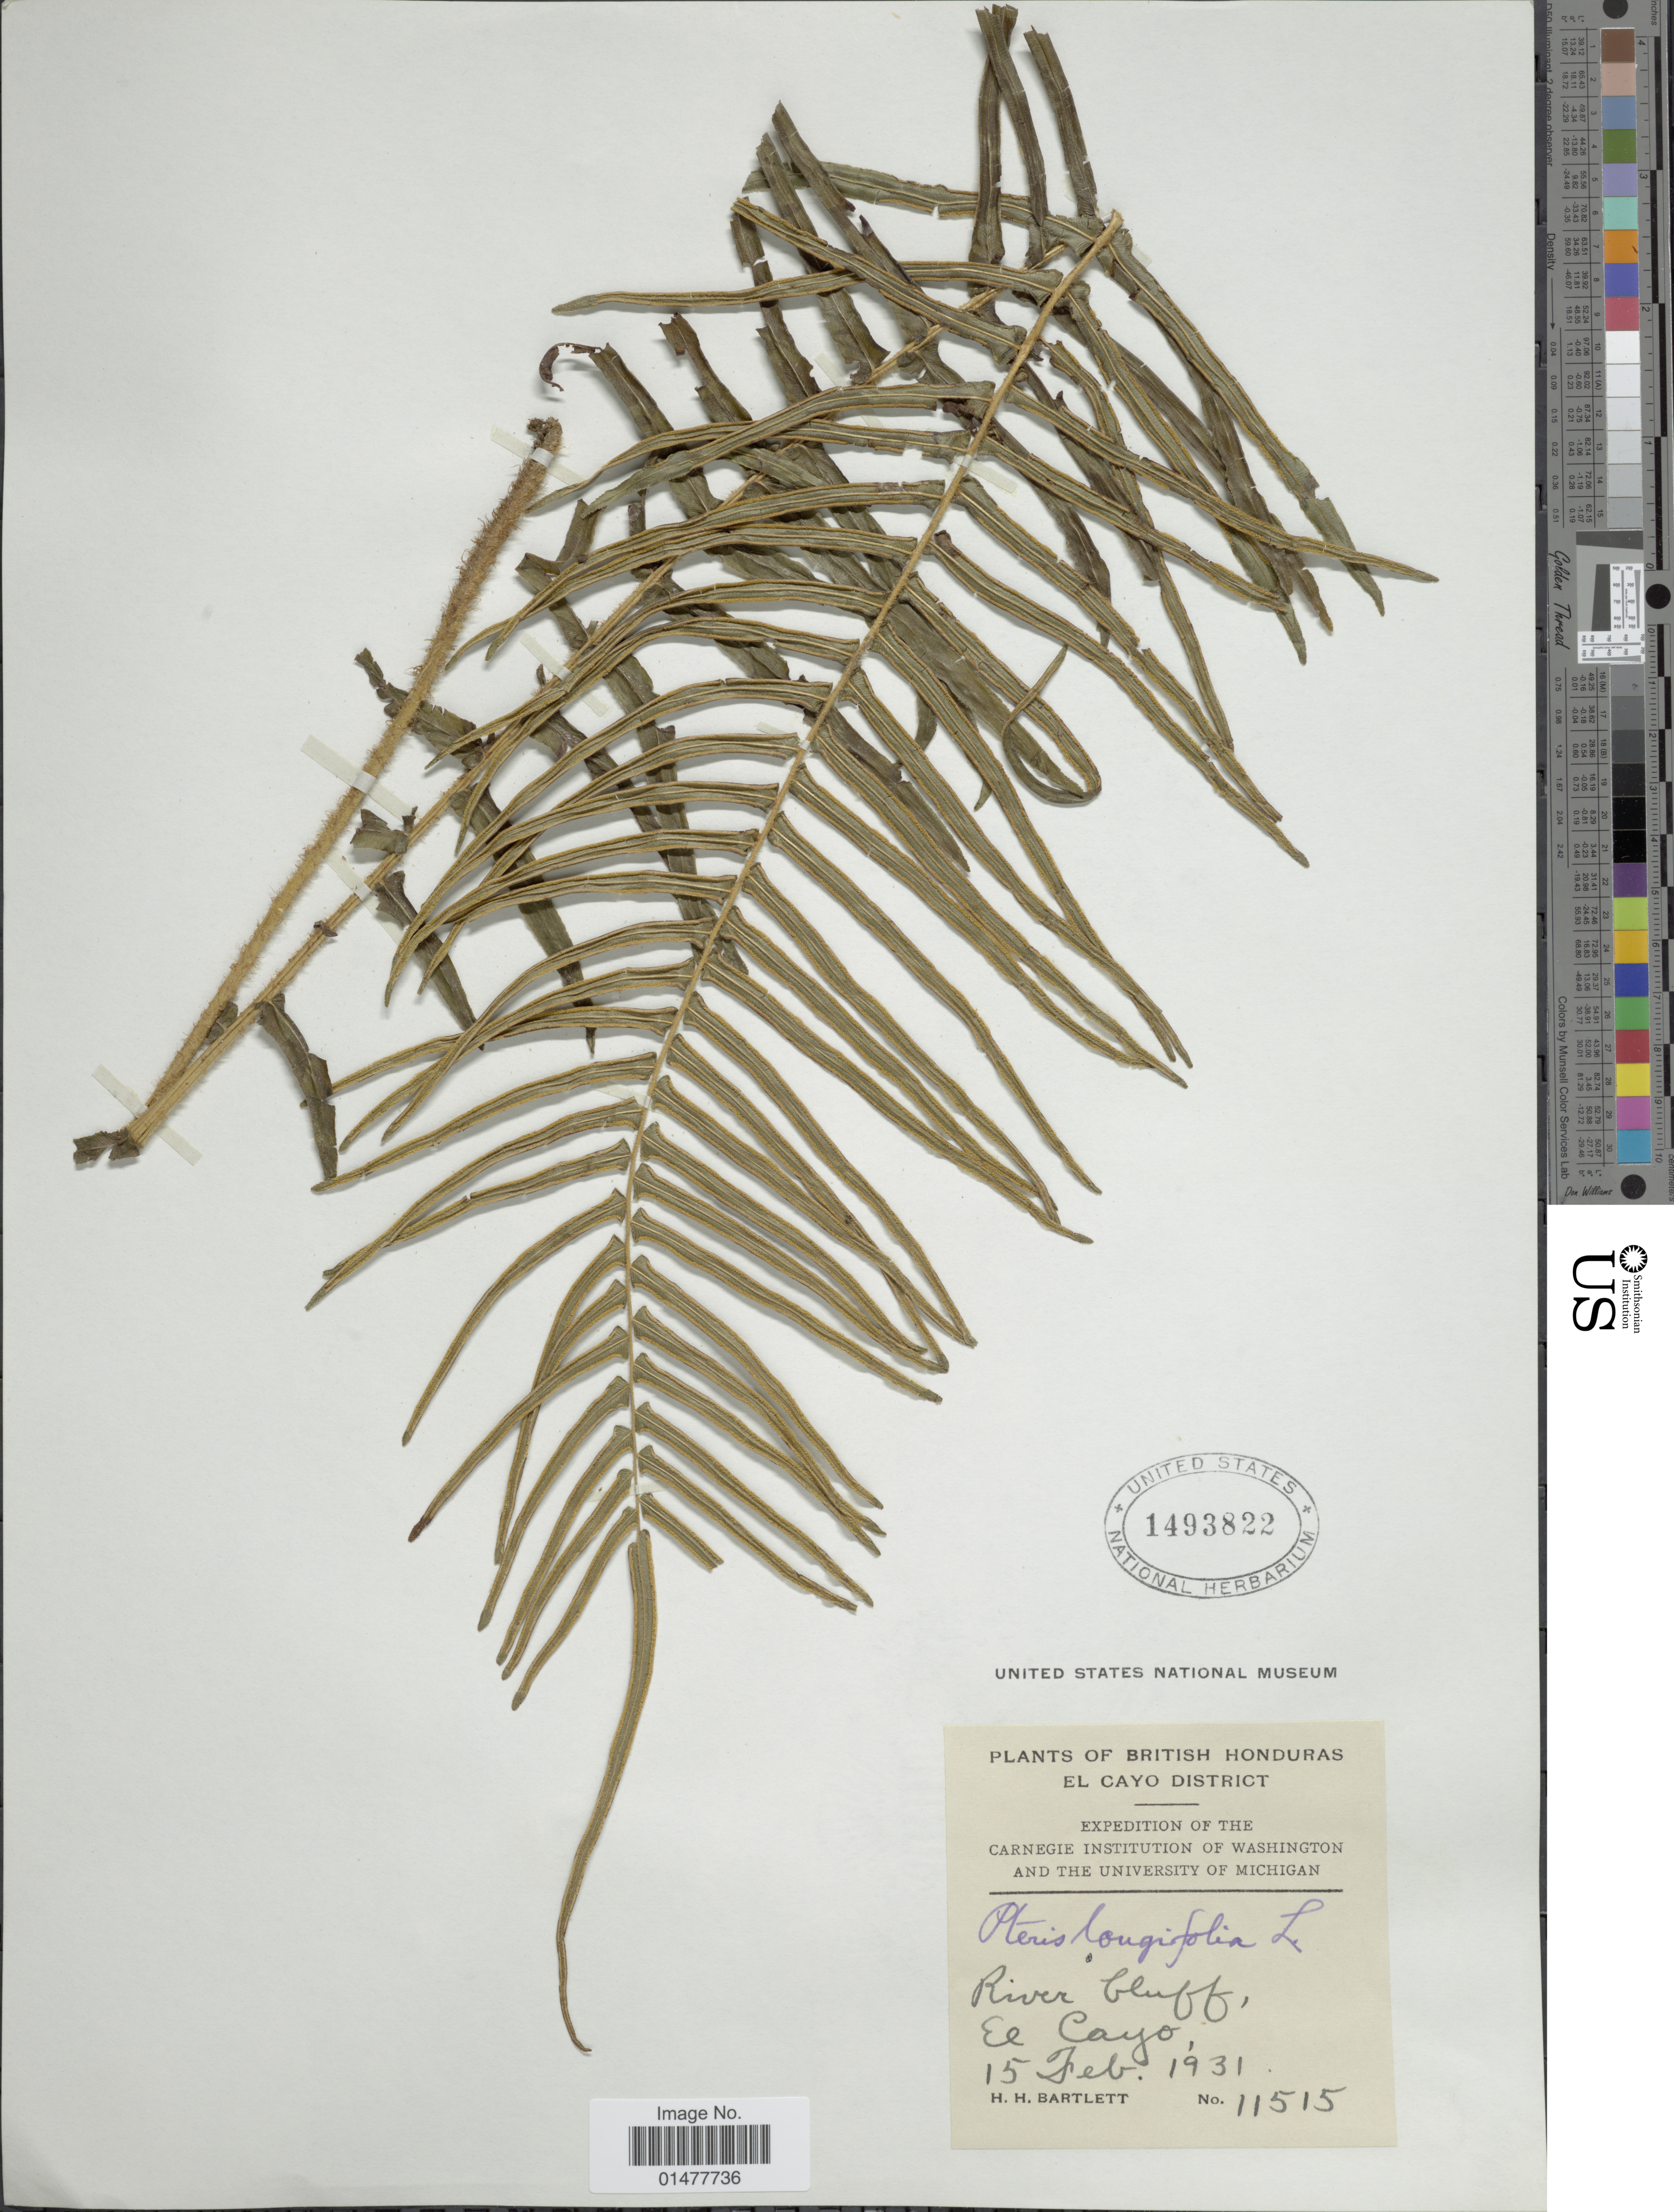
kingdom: Plantae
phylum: Tracheophyta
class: Polypodiopsida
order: Polypodiales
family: Pteridaceae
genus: Pteris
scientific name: Pteris longifolia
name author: L.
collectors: H. H. Bartlett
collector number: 11515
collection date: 1931-02-15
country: Belize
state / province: Cayo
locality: El Cayo District, River Cliff.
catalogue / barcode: US 1493822